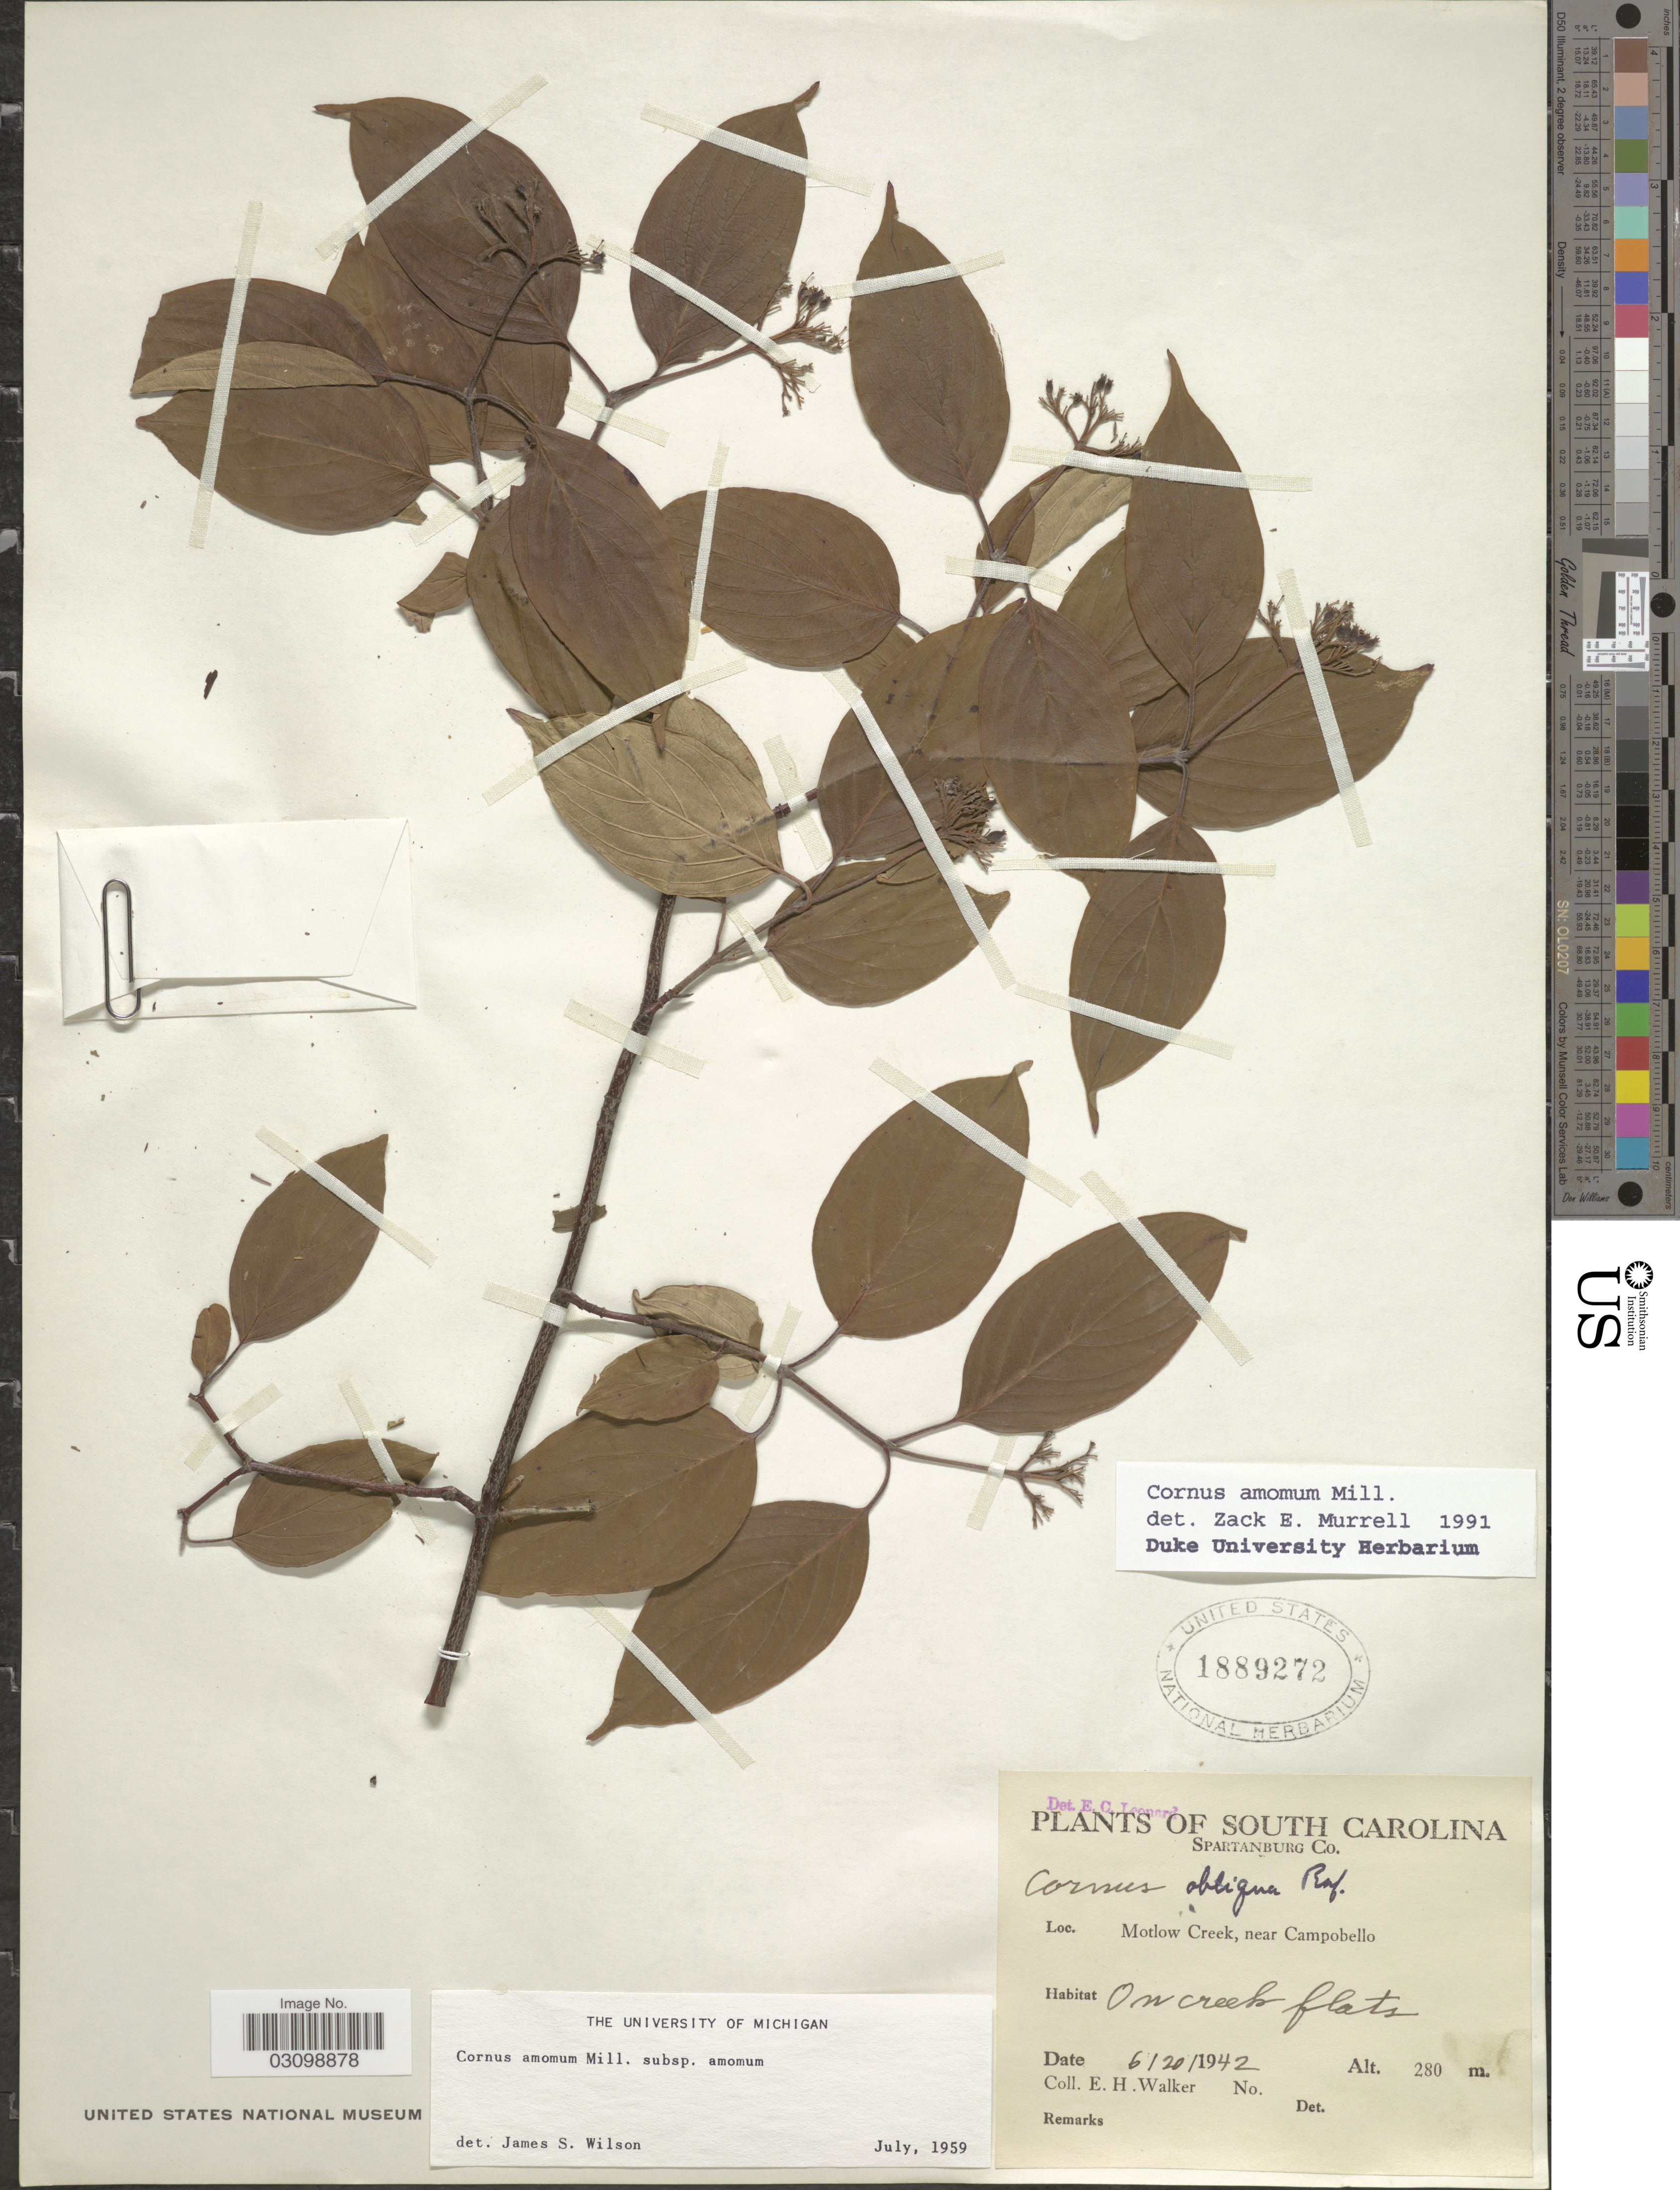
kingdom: Plantae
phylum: Tracheophyta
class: Magnoliopsida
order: Cornales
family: Cornaceae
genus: Cornus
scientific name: Cornus amomum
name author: Mill.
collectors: E. H. Walker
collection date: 1942-06-20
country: United States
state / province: South Carolina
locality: Spartanburg Co., Motlow Creek, near Campbello.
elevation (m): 280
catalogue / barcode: US 1889272